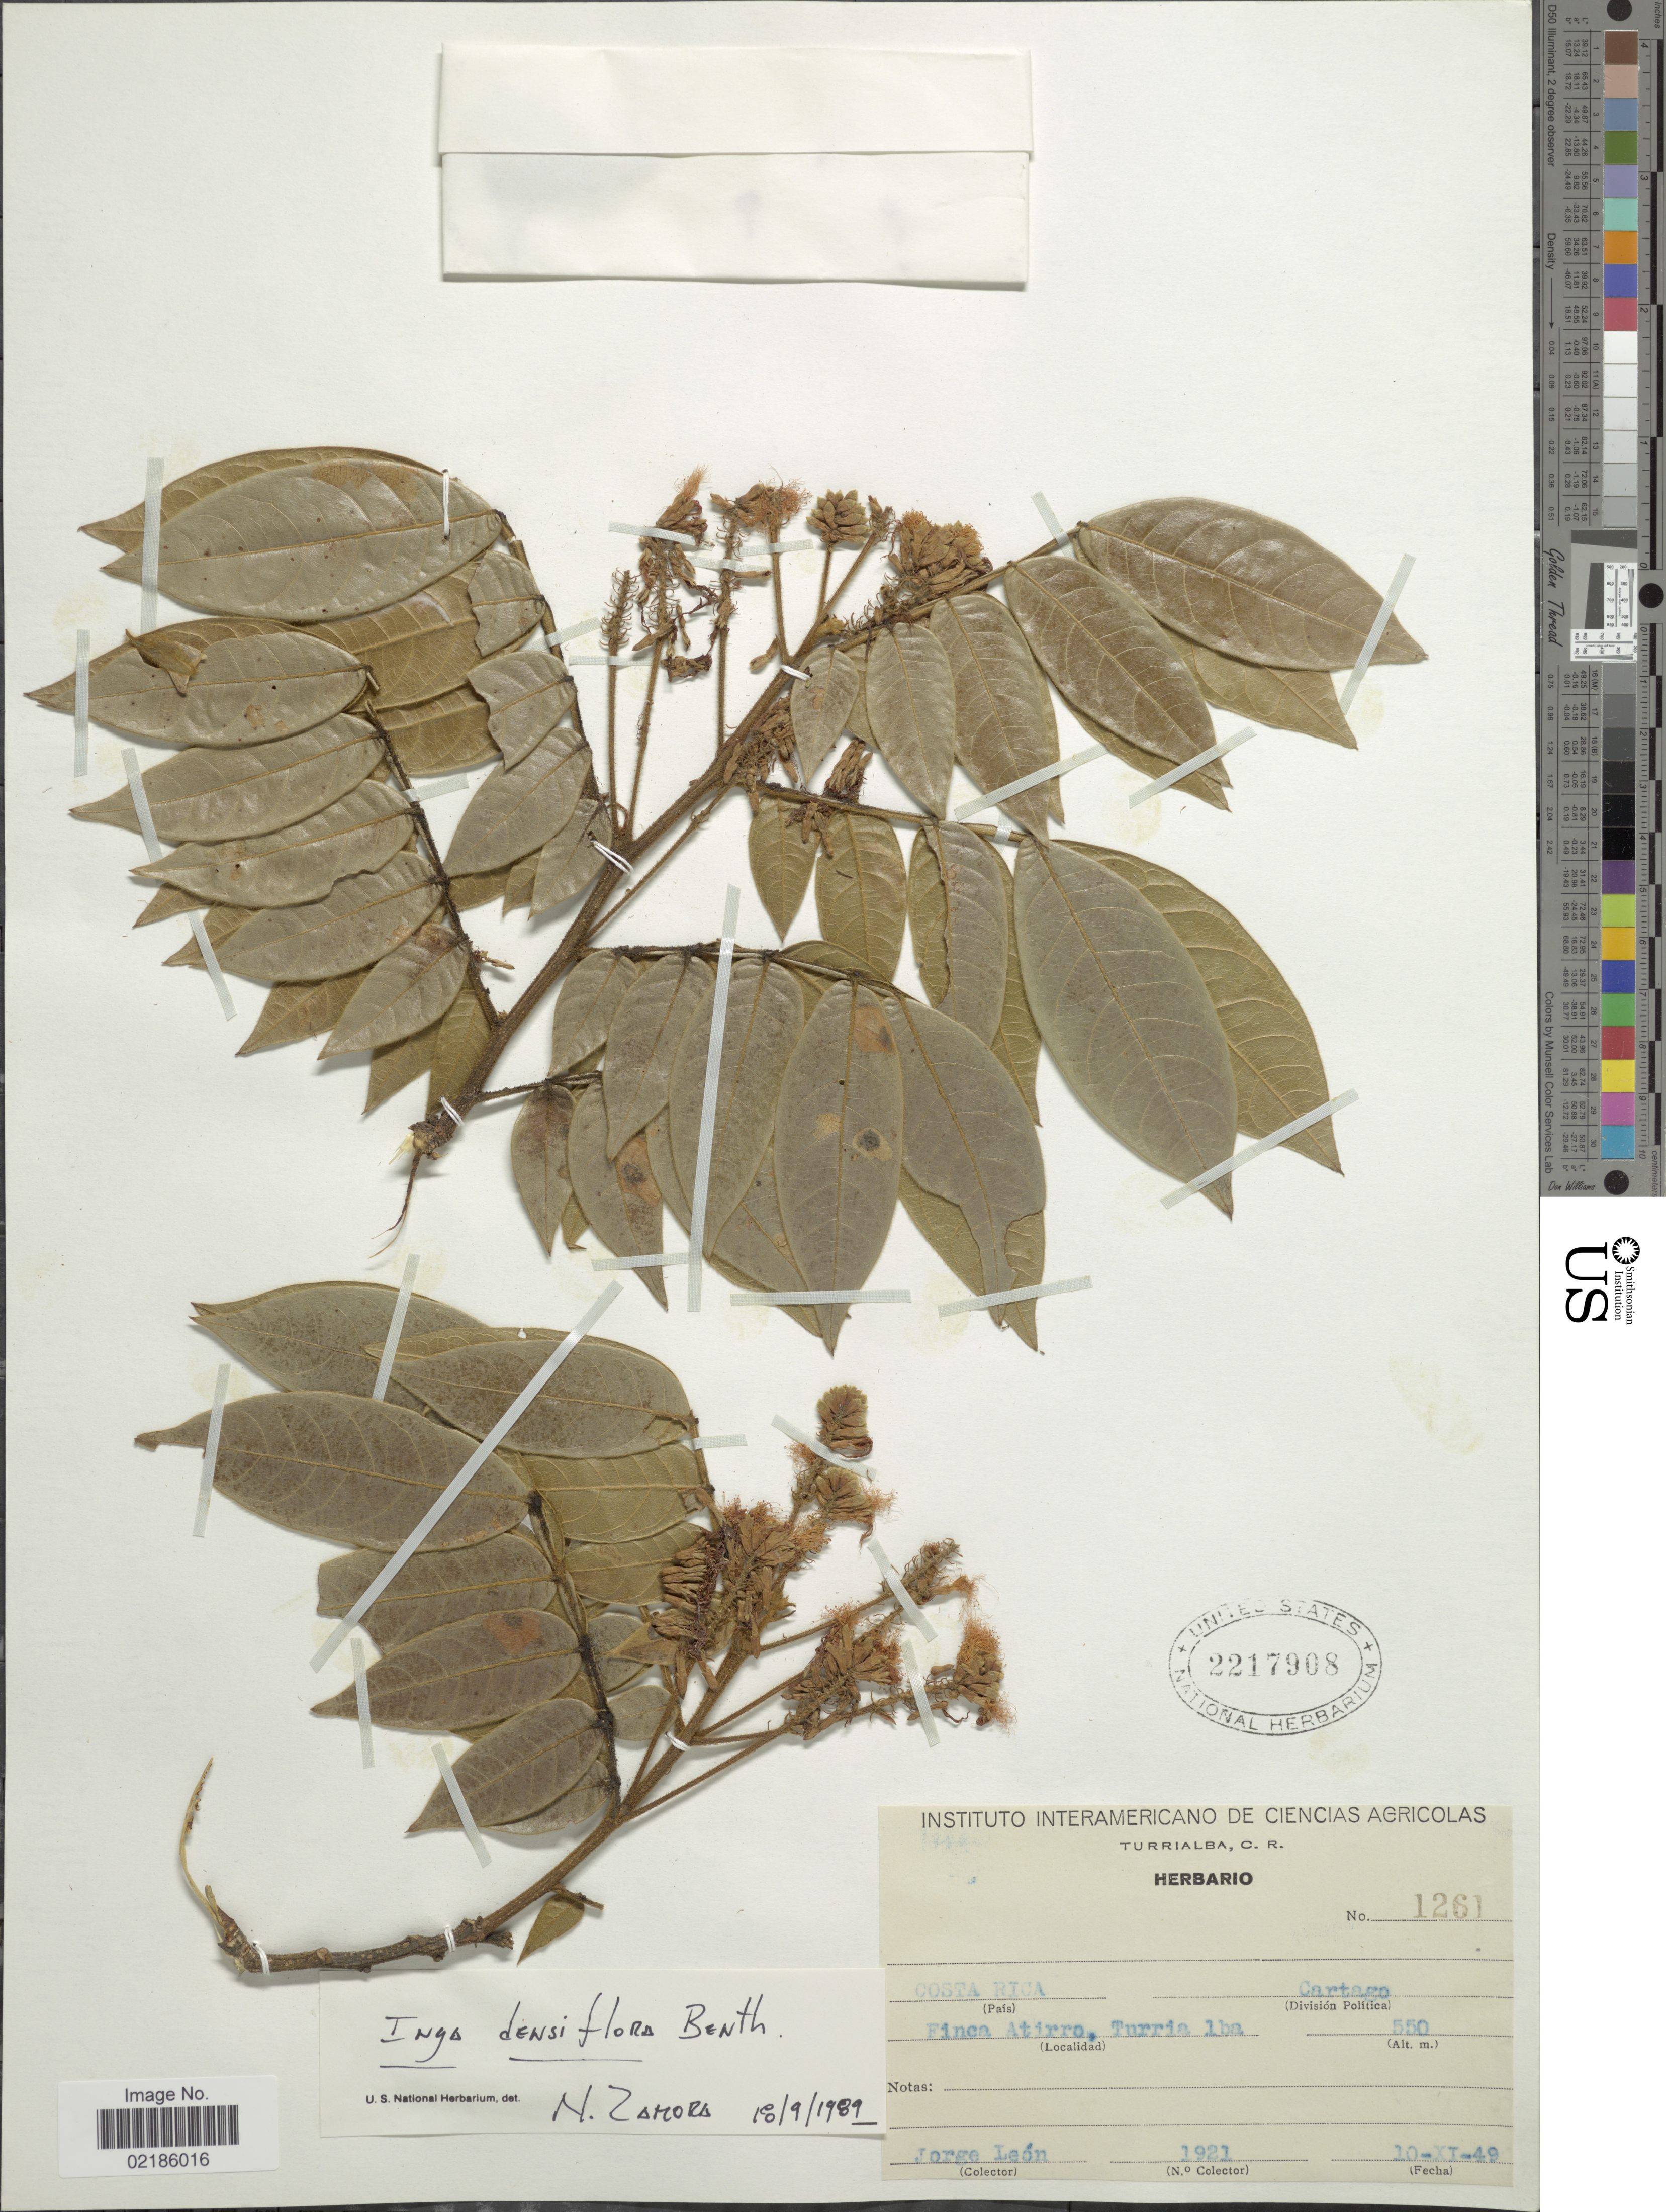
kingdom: Plantae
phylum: Tracheophyta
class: Magnoliopsida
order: Fabales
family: Fabaceae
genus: Inga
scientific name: Inga densiflora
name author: Benth.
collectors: J. León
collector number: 1921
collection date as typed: Transcribed d/m/y: 10/11/49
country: Costa Rica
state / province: Cartago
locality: Finca Atirro, Turria Iba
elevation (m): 550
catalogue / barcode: US 2217908